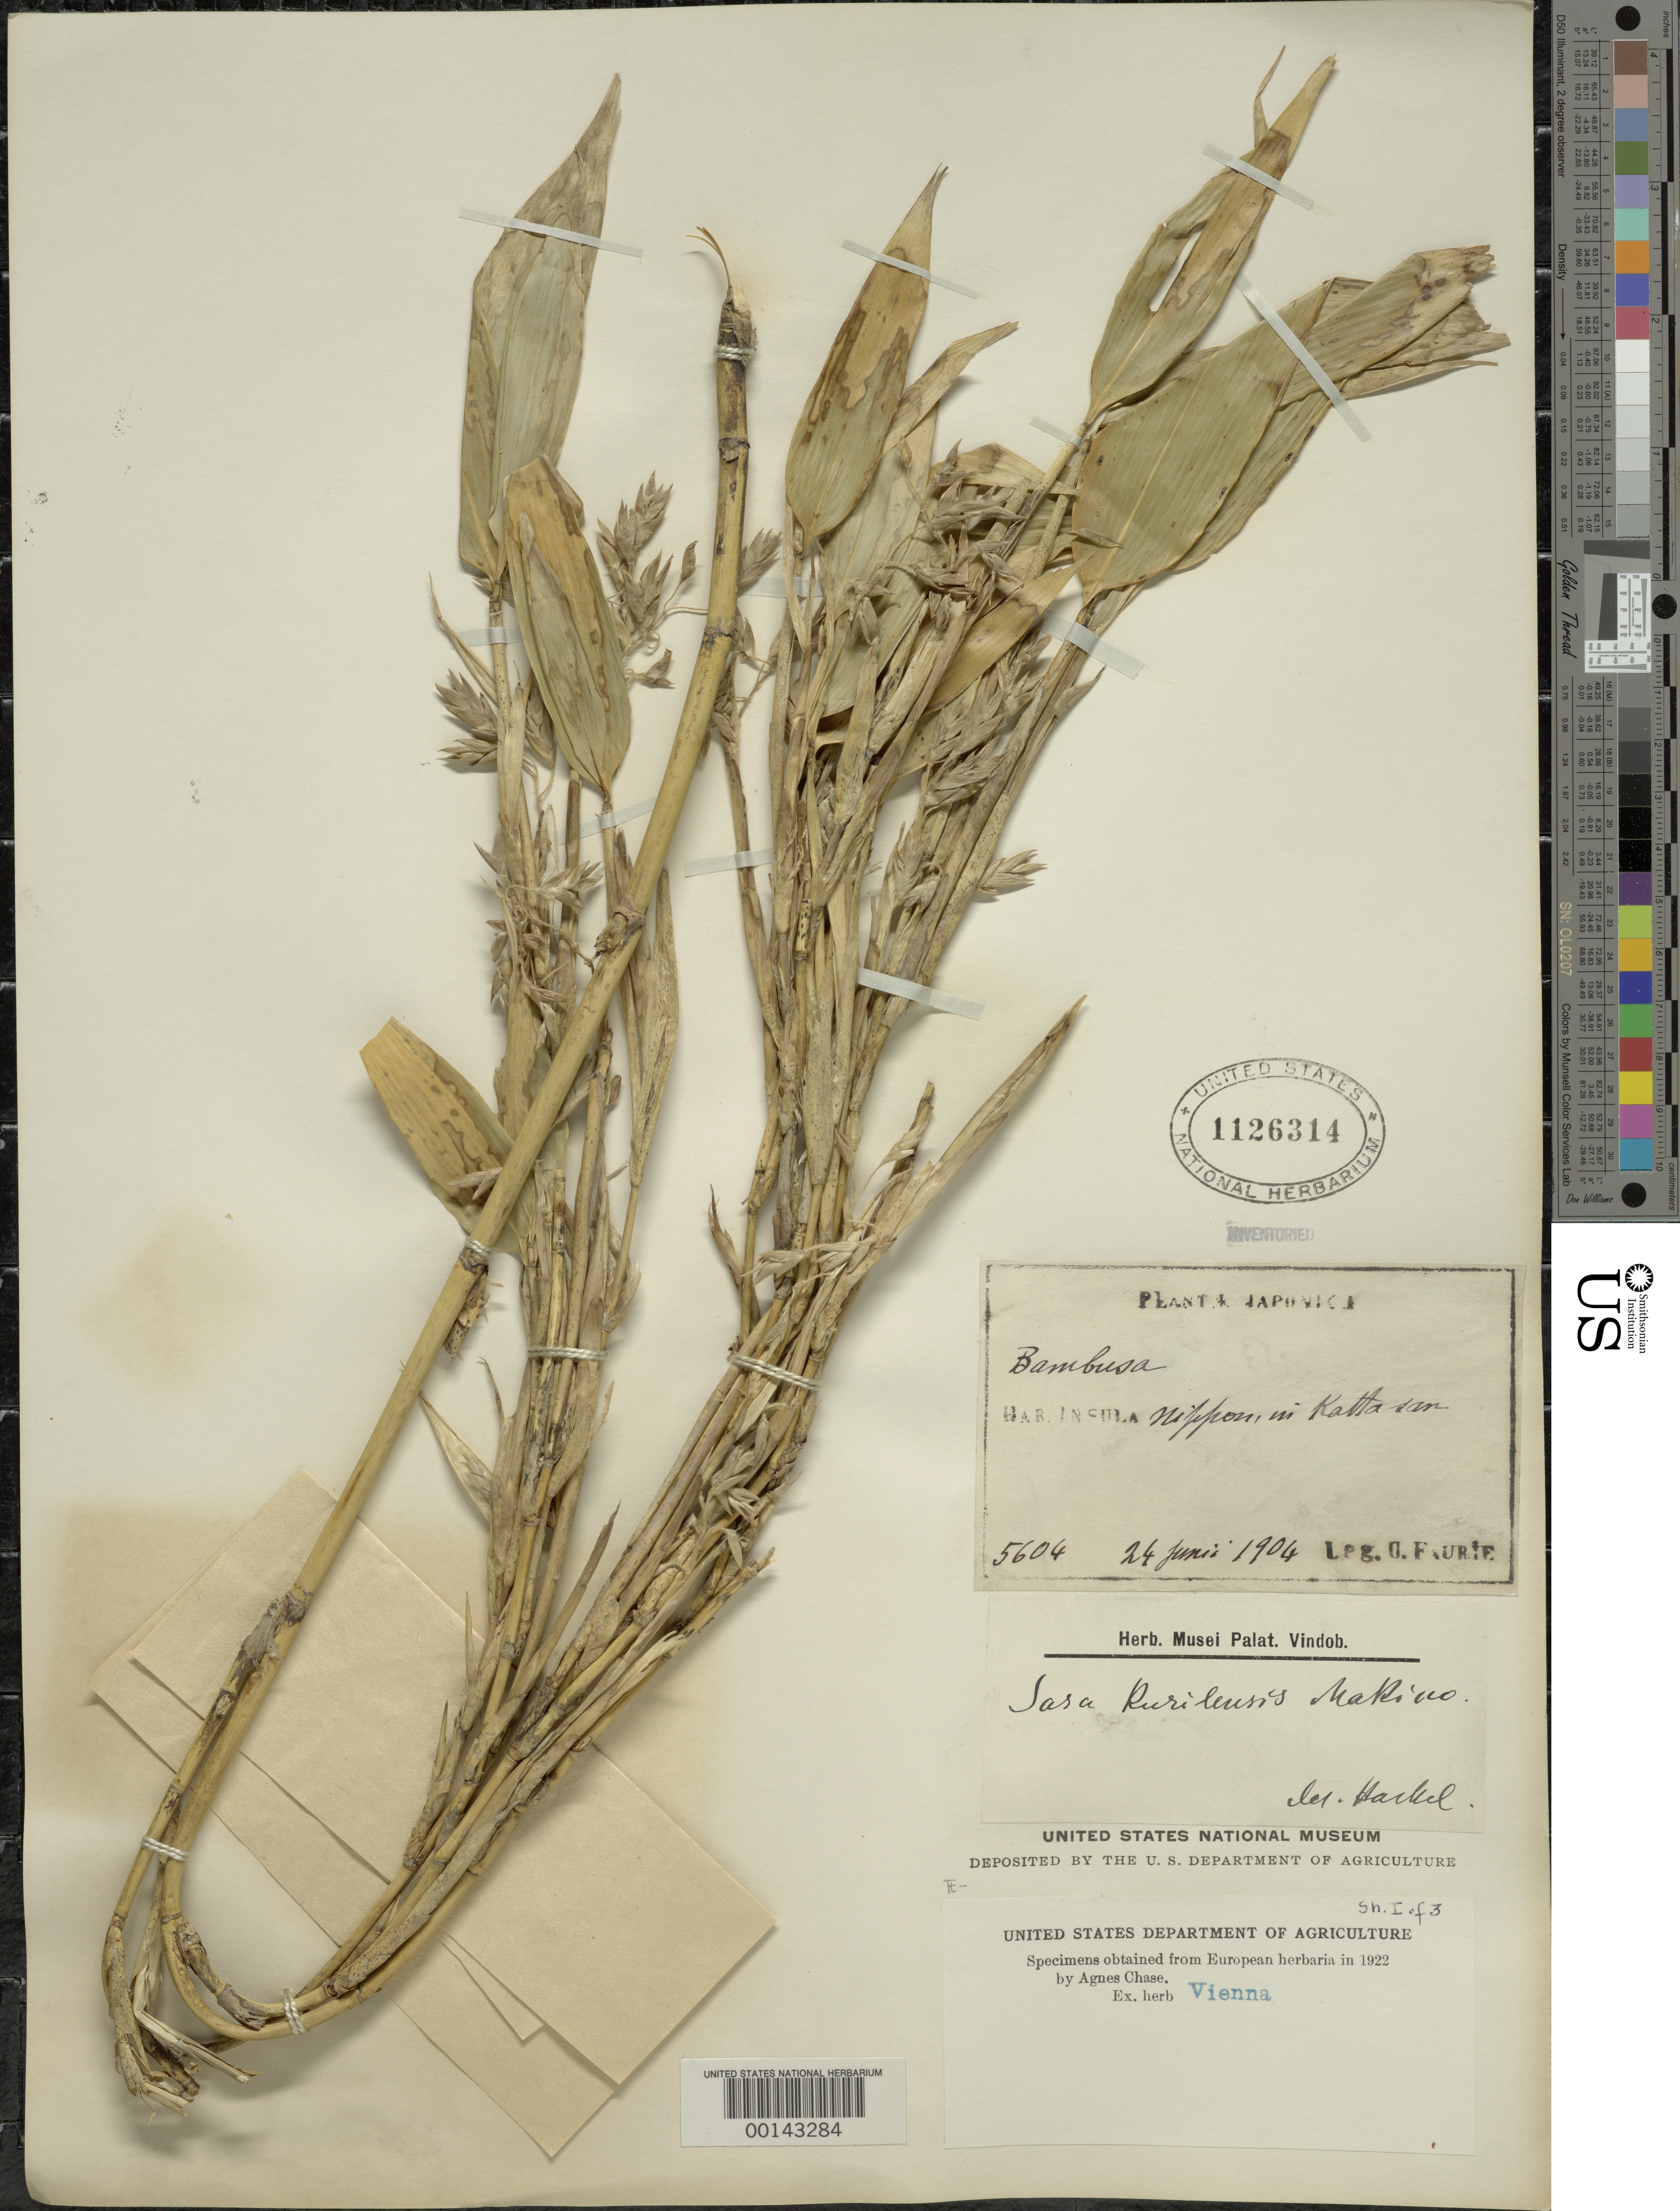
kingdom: Plantae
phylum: Tracheophyta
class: Liliopsida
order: Poales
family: Poaceae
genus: Sasa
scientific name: Sasa kurilensis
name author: (Rupr.) Makino & Shibata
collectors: U. Faurie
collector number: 5604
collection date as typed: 24 Jun 1904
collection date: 1904-06-24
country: Japan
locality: Kattasan, insula nippou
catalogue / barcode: US 1126314